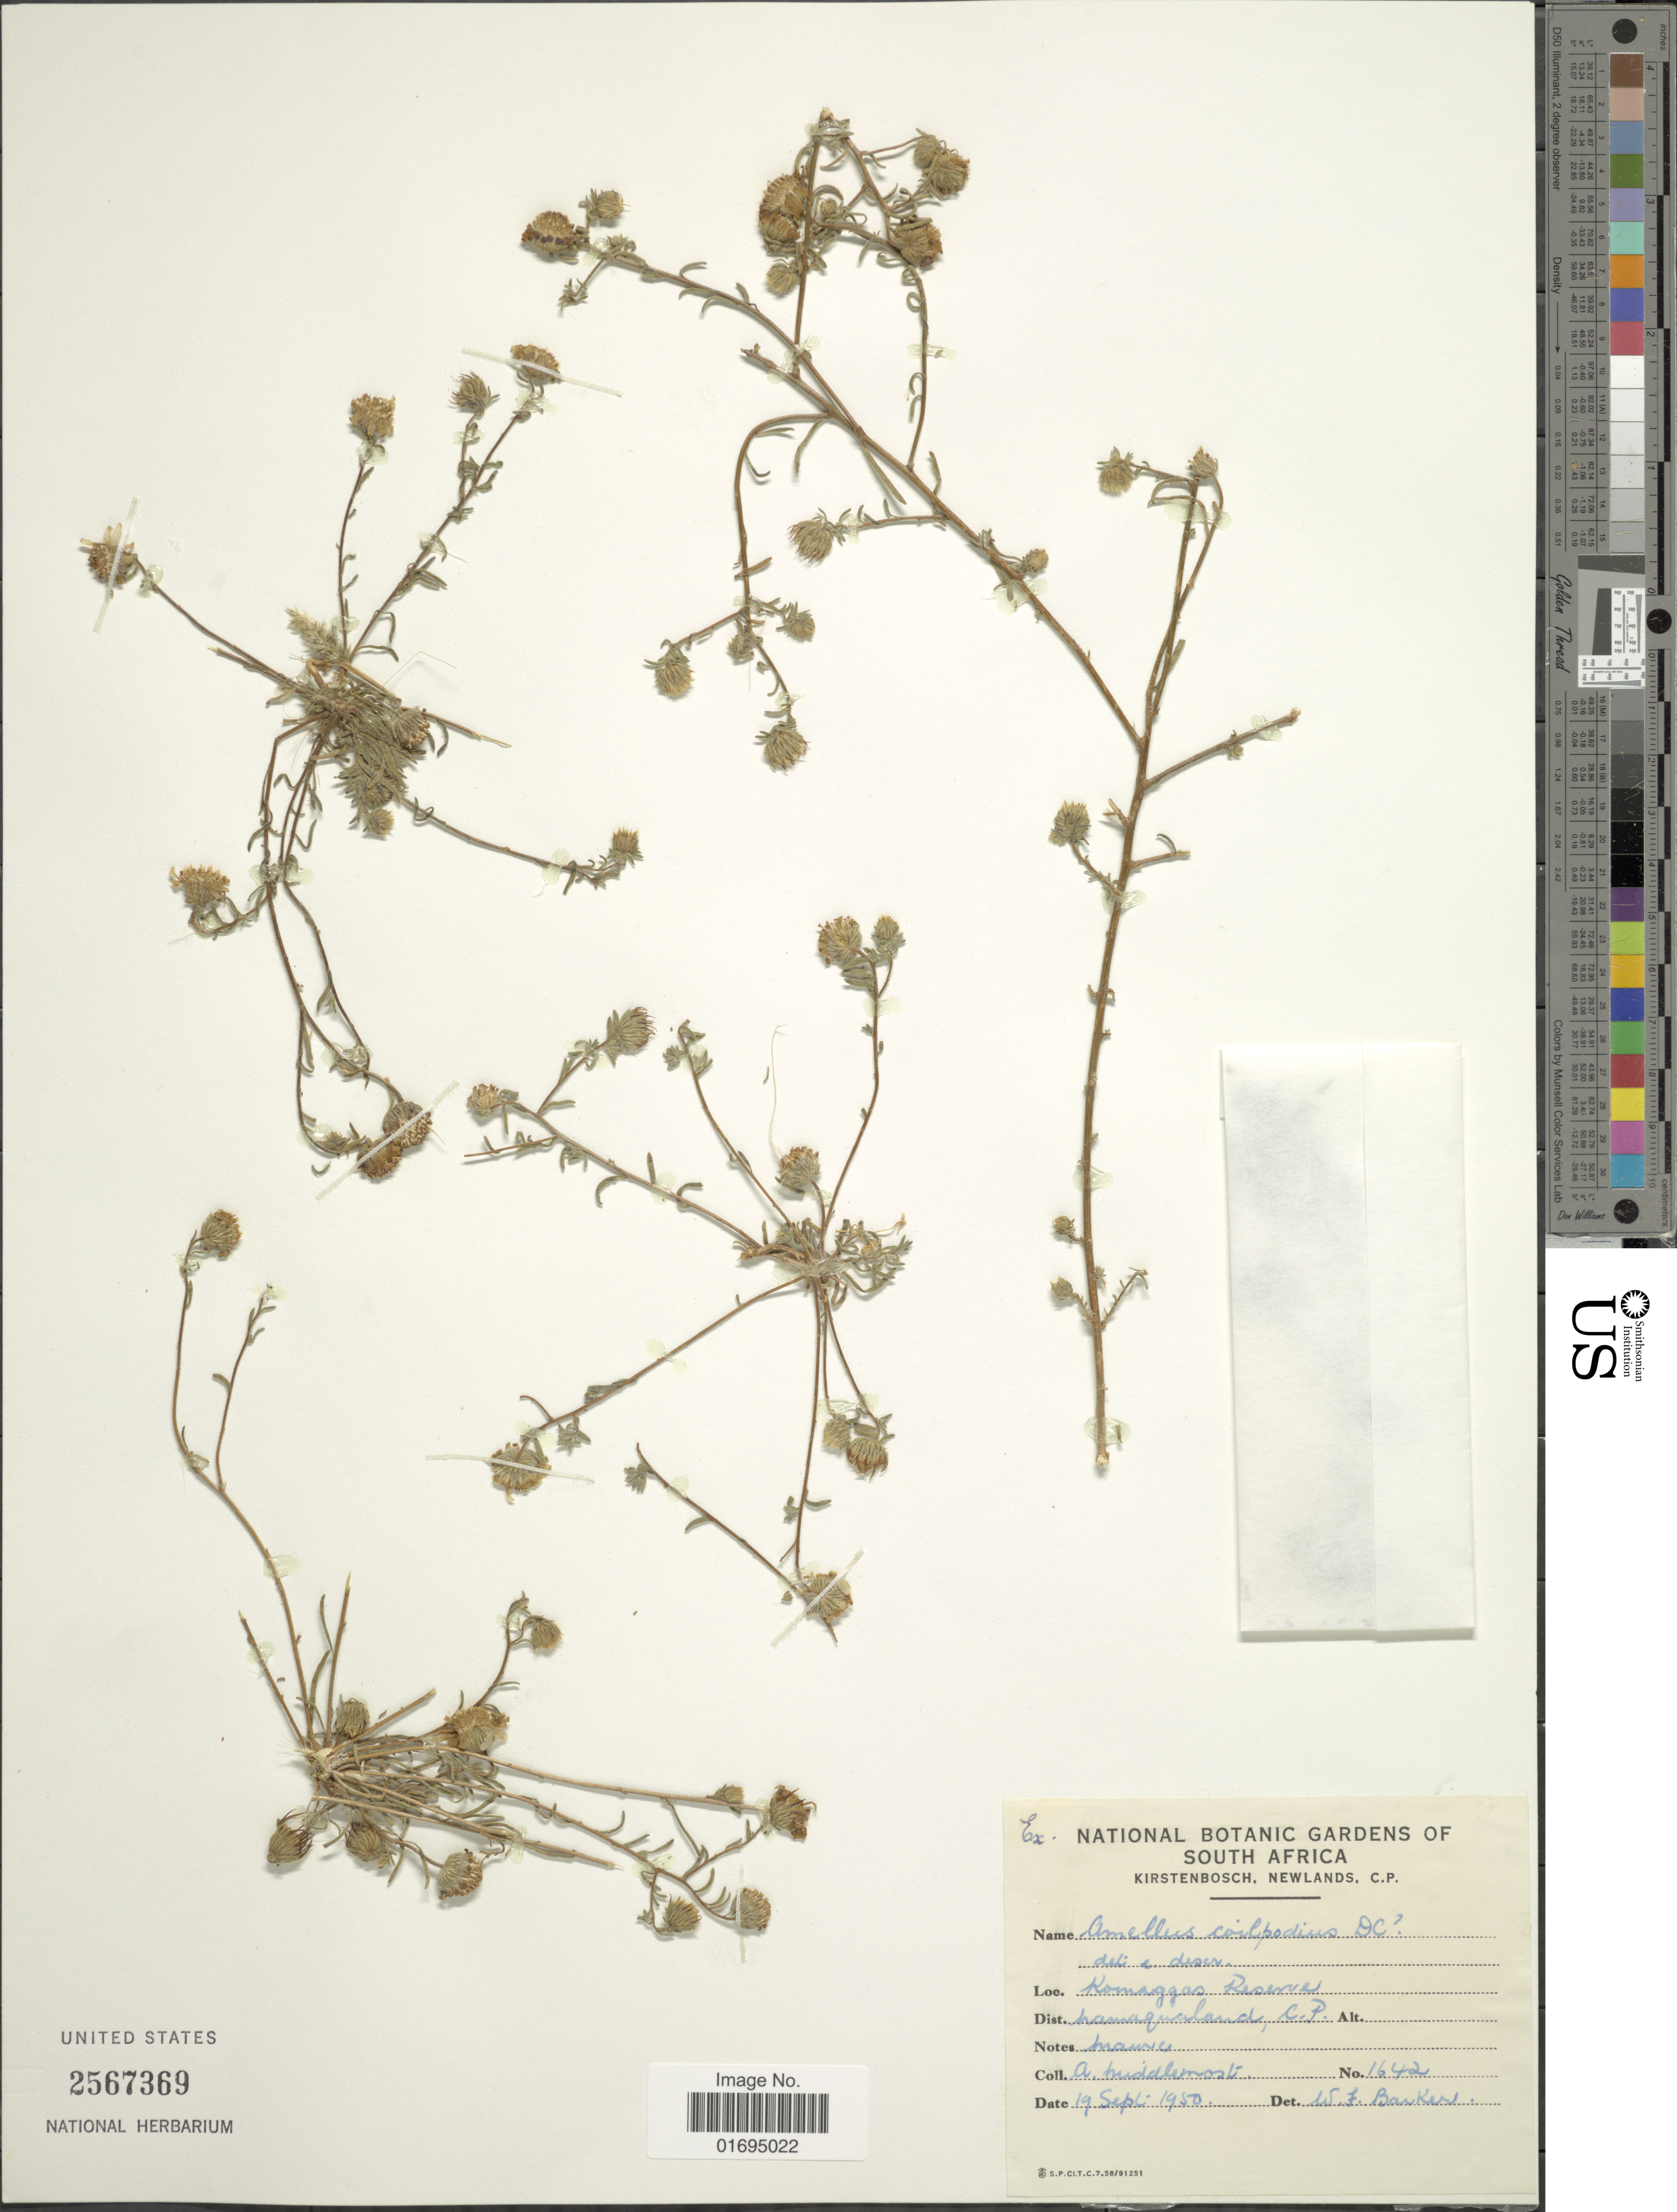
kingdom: Plantae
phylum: Tracheophyta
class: Magnoliopsida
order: Asterales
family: Asteraceae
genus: Amellus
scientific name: Amellus coilopodius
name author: DC.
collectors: A. Middlemost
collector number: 1642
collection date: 1950-09-19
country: South Africa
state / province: Northern Cape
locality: Komaggas Reserve, Namaqualand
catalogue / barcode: US 2567369